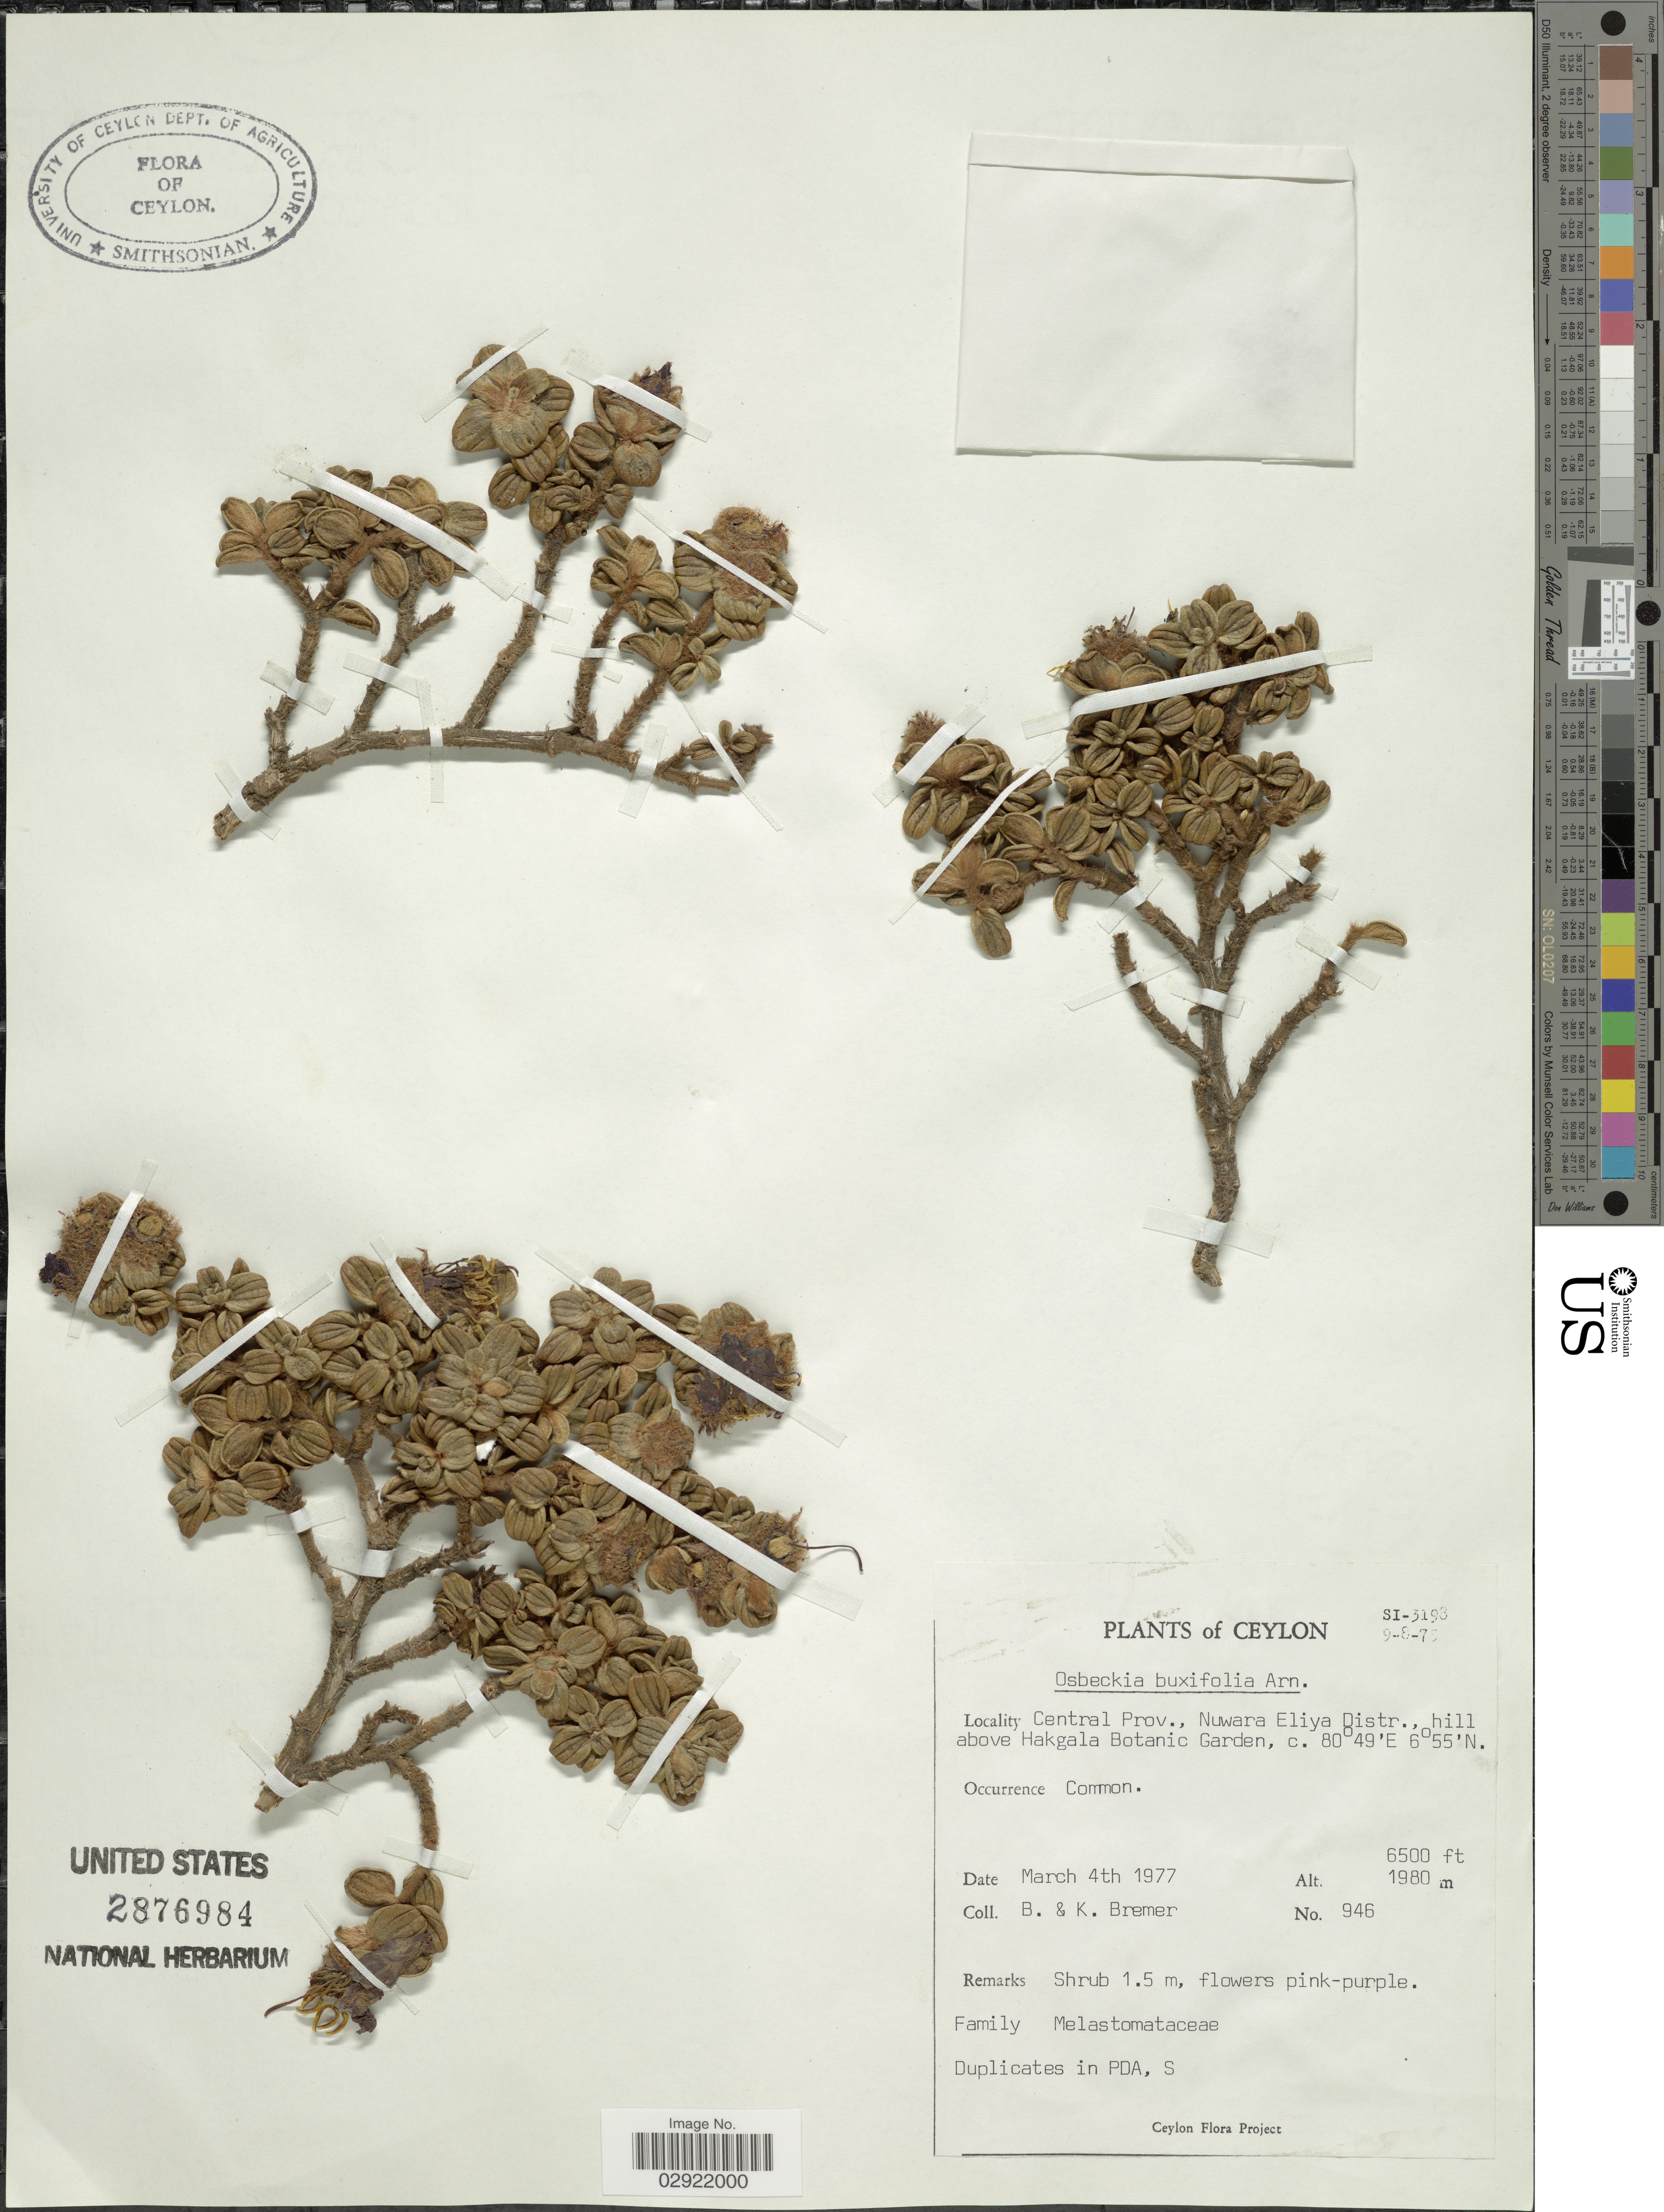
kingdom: Plantae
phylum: Tracheophyta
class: Magnoliopsida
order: Myrtales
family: Melastomataceae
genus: Osbeckia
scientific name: Osbeckia buxifolia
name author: Arn.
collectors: B. Bremer & K. Bremer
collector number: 946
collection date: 1977-03-04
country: Sri Lanka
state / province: Central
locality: Ceylon. Nuwara Eliya Distr., hill above Hakgala Botanic Garden.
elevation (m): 1981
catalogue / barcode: US 2876984